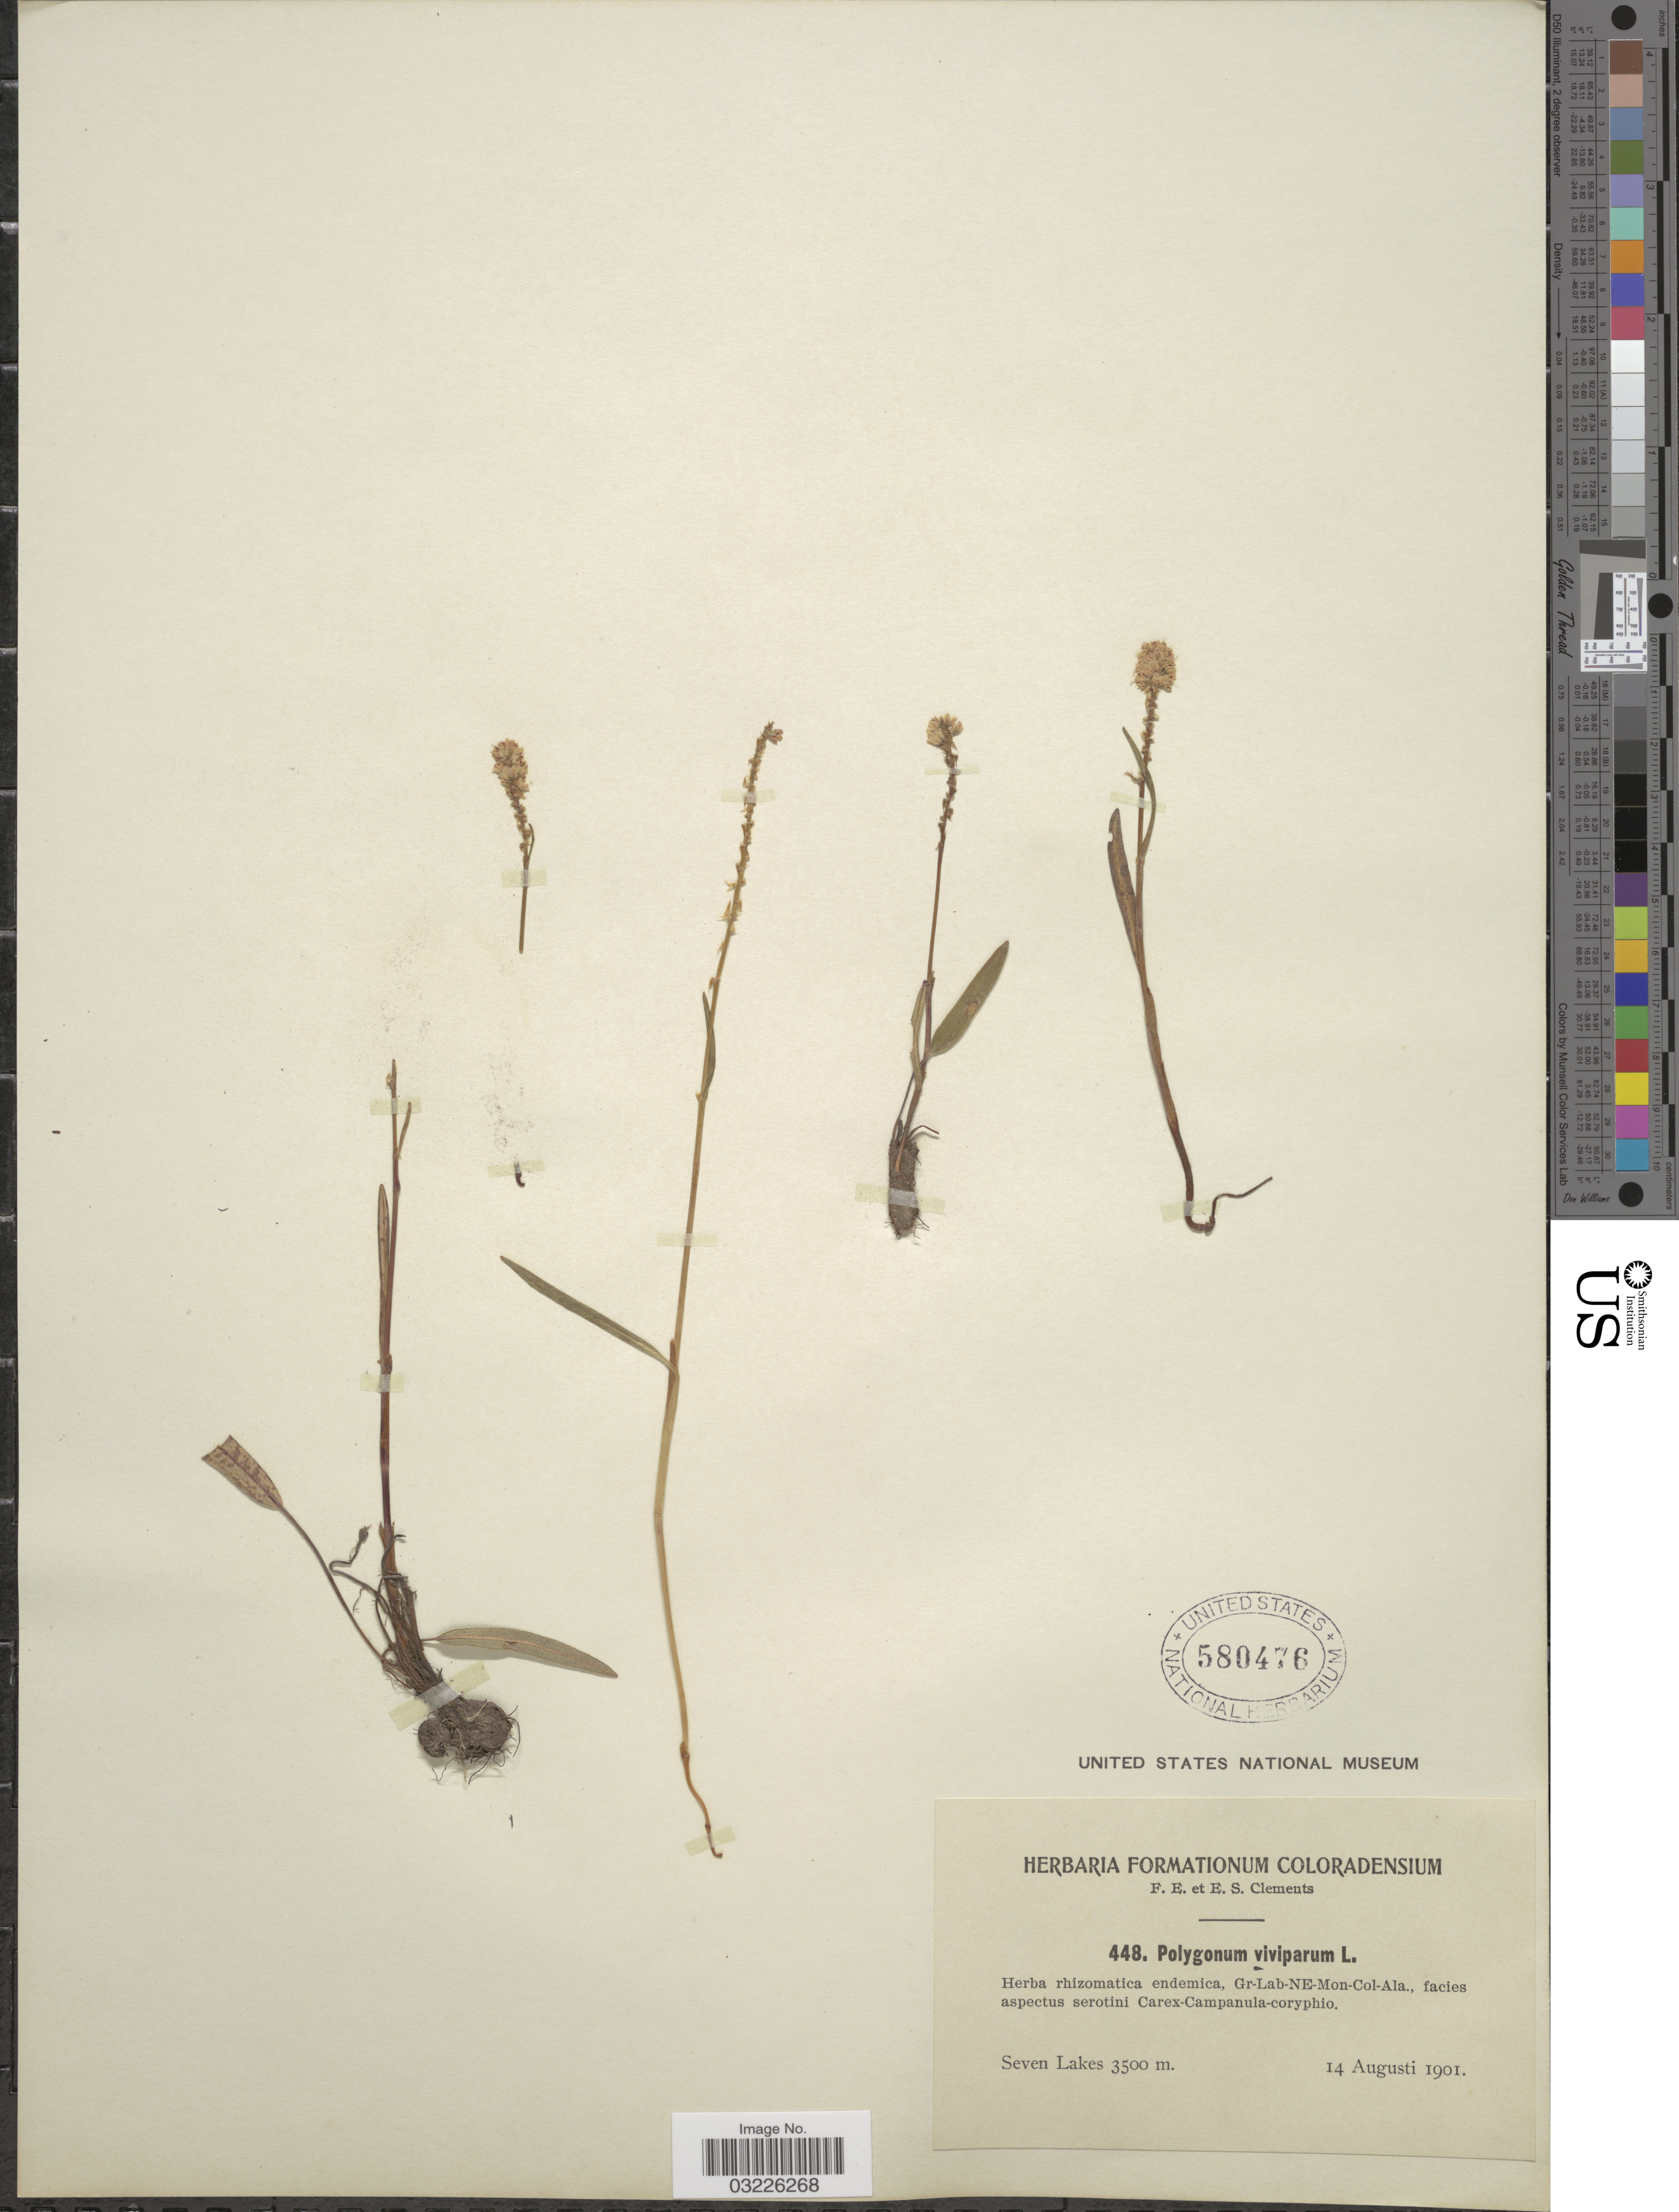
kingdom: Plantae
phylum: Tracheophyta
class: Magnoliopsida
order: Caryophyllales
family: Polygonaceae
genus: Bistorta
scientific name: Bistorta vivipara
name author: (L.) Delarbre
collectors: F. E. Clements & E. S. Clements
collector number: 448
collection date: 1901-08-14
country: United States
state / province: Colorado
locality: Seven Lakes.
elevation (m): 3500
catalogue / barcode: US 580476